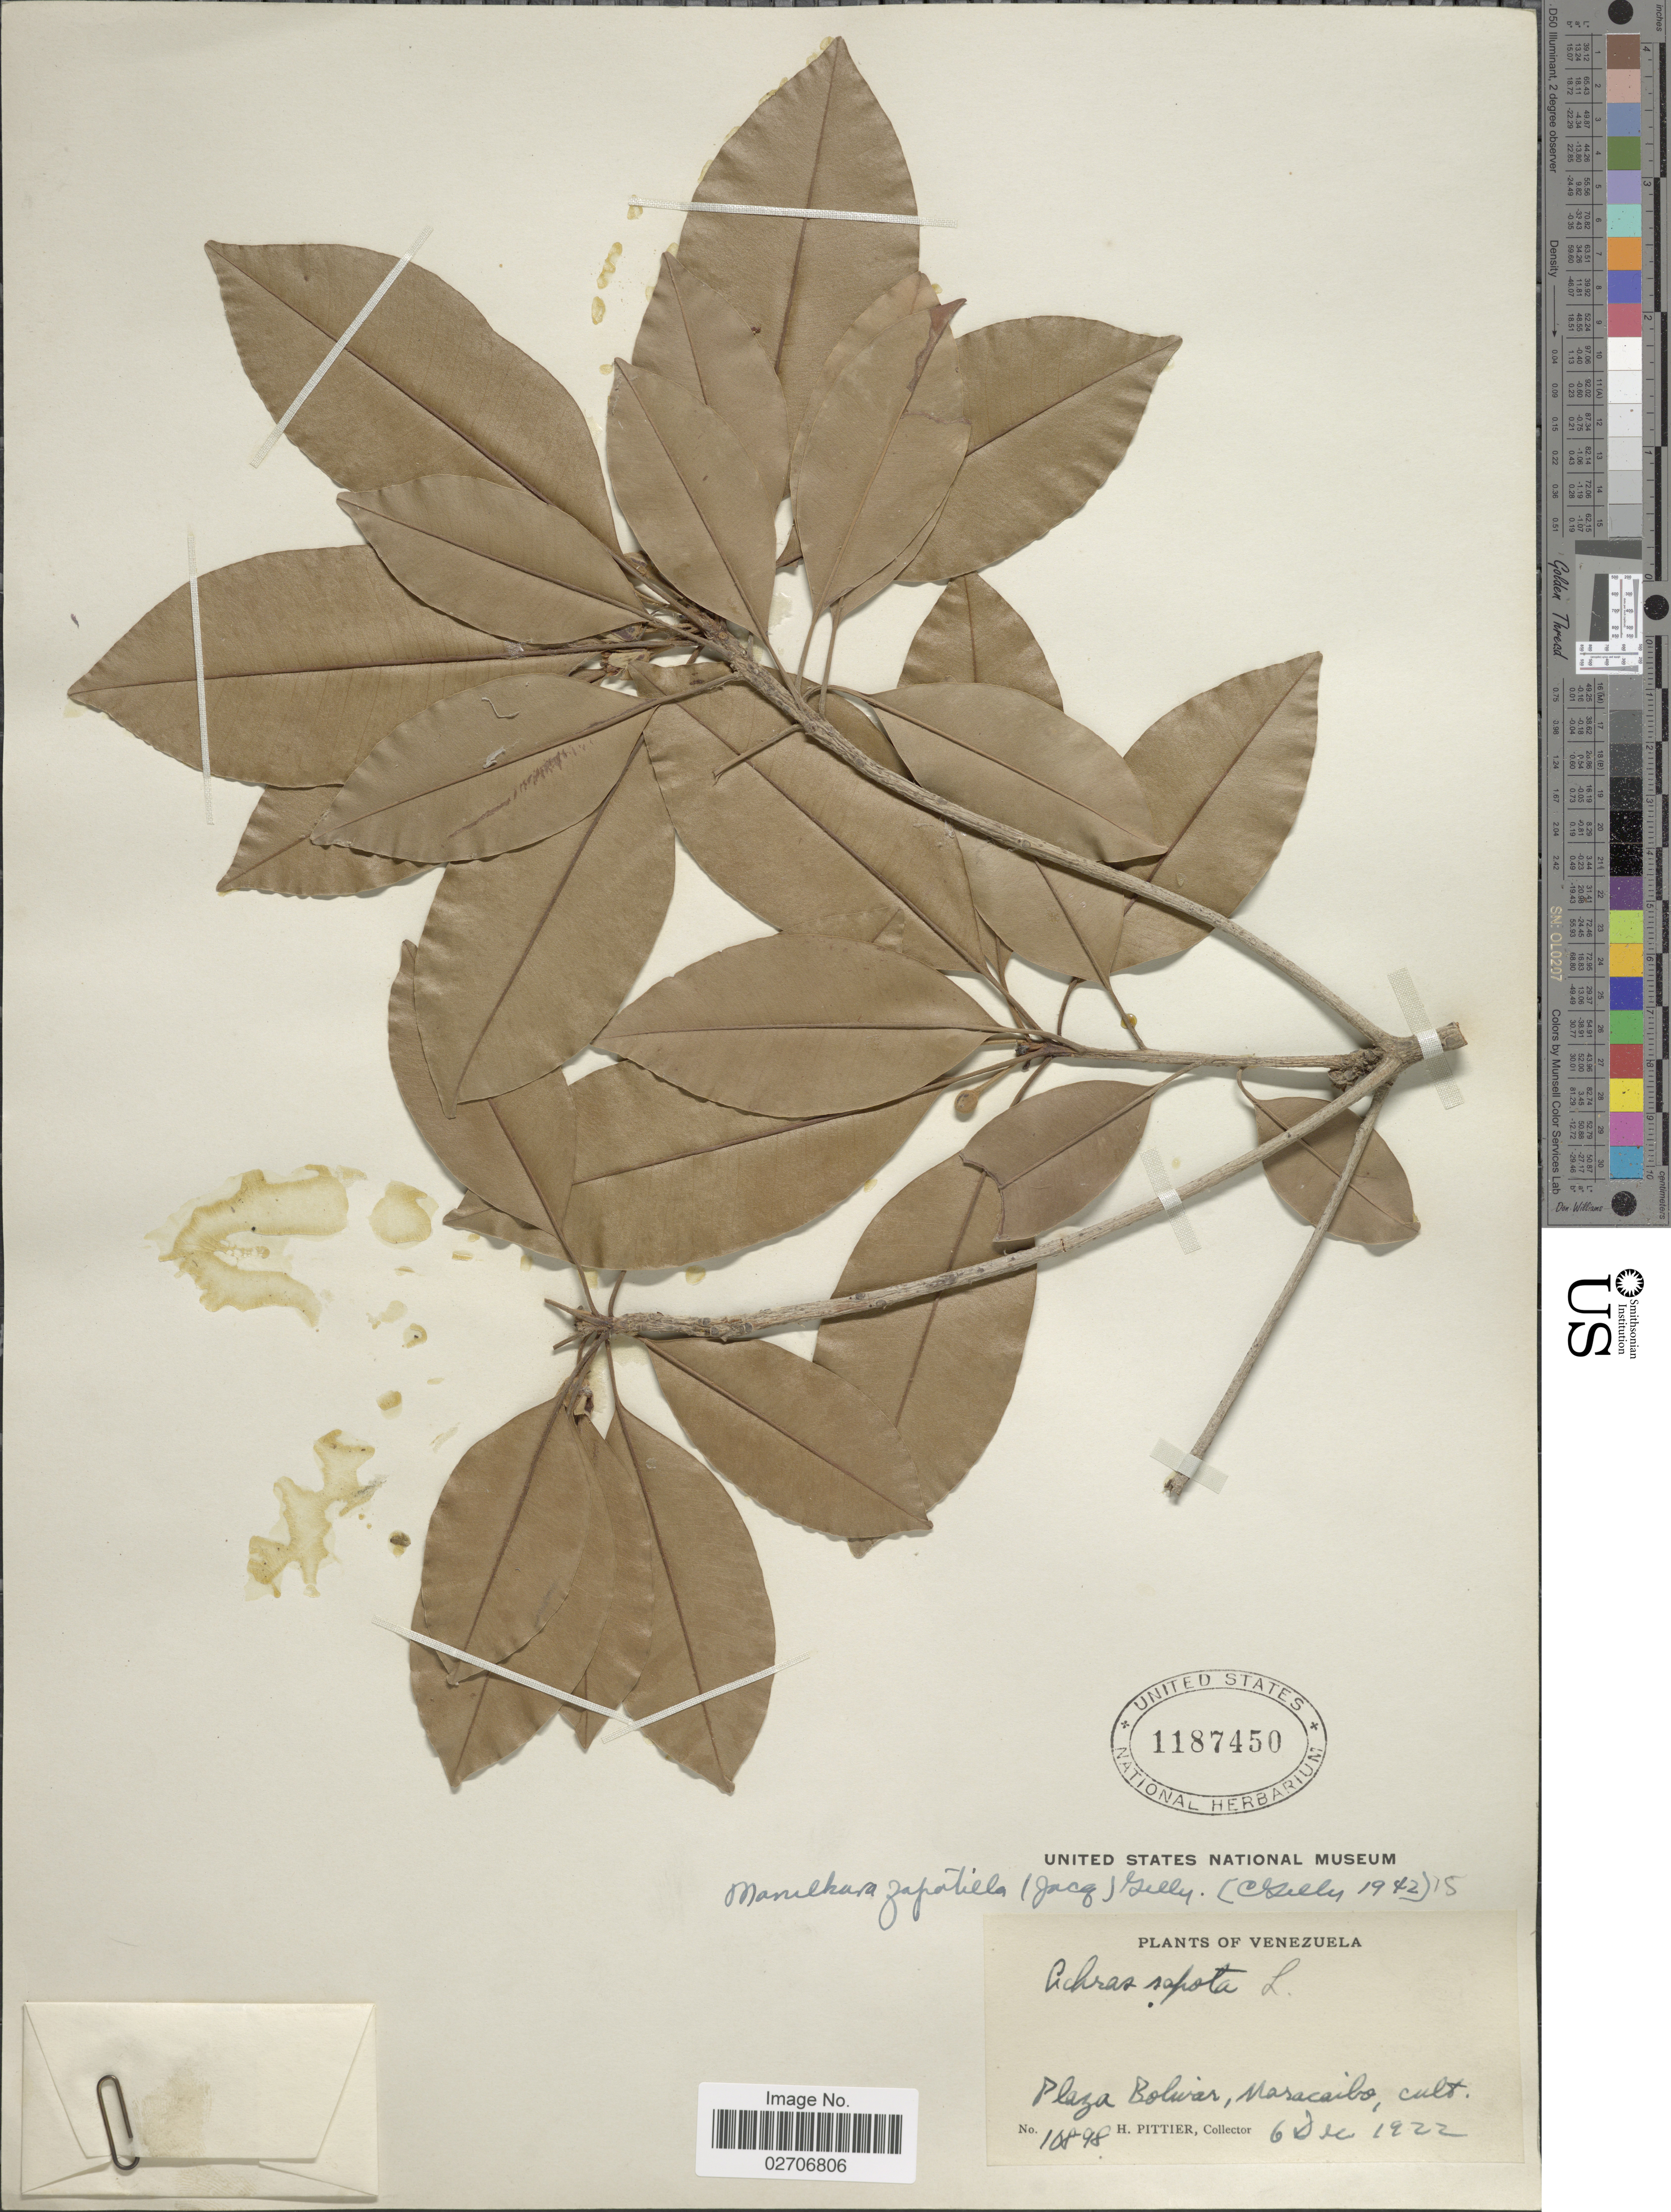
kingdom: Plantae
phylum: Tracheophyta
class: Magnoliopsida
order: Ericales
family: Sapotaceae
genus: Manilkara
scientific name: Manilkara zapota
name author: (L.) P. Royen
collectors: H. F. Pittier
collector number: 10898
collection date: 1922-12-06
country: Venezuela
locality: Plaza Bolivar, Maracaibo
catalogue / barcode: US 1187450